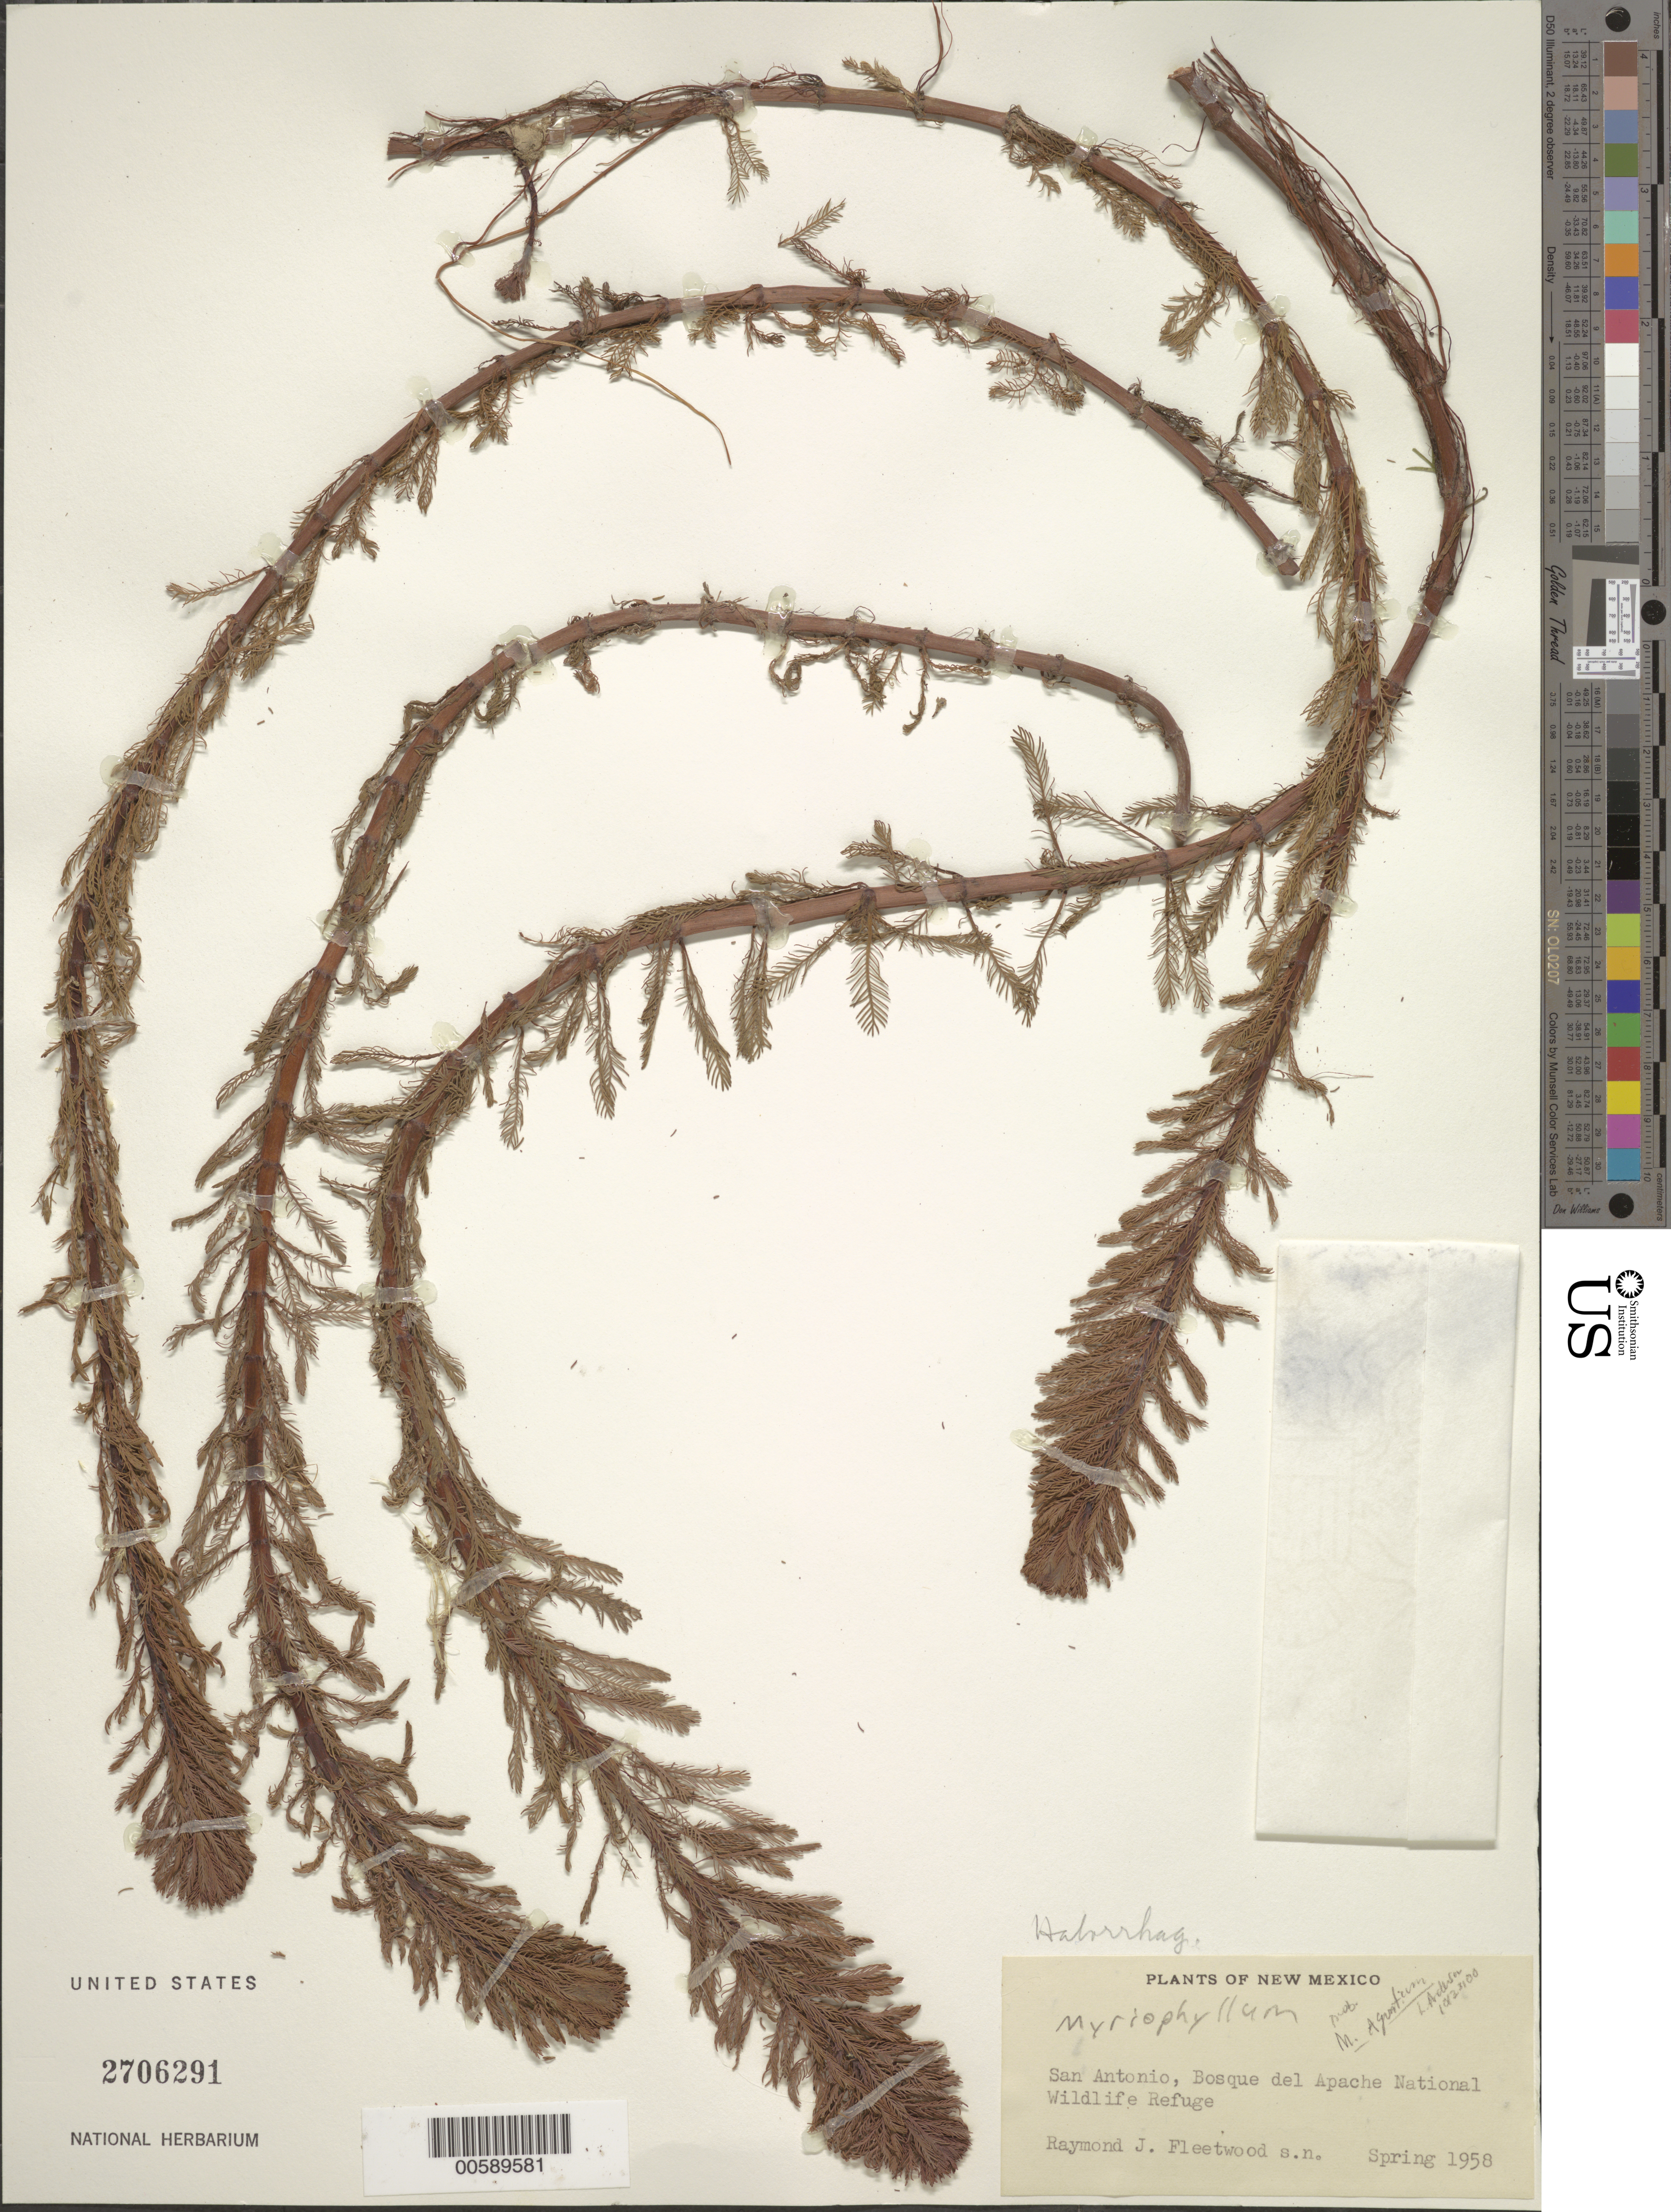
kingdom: Plantae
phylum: Tracheophyta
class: Magnoliopsida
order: Saxifragales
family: Haloragaceae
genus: Myriophyllum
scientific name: Myriophyllum sp.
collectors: R. J. Fleetwood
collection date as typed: Spr 1958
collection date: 1958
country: United States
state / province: New Mexico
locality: San Antonio, Bosque del Apache National Wildlife Refuge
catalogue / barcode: US 2706291